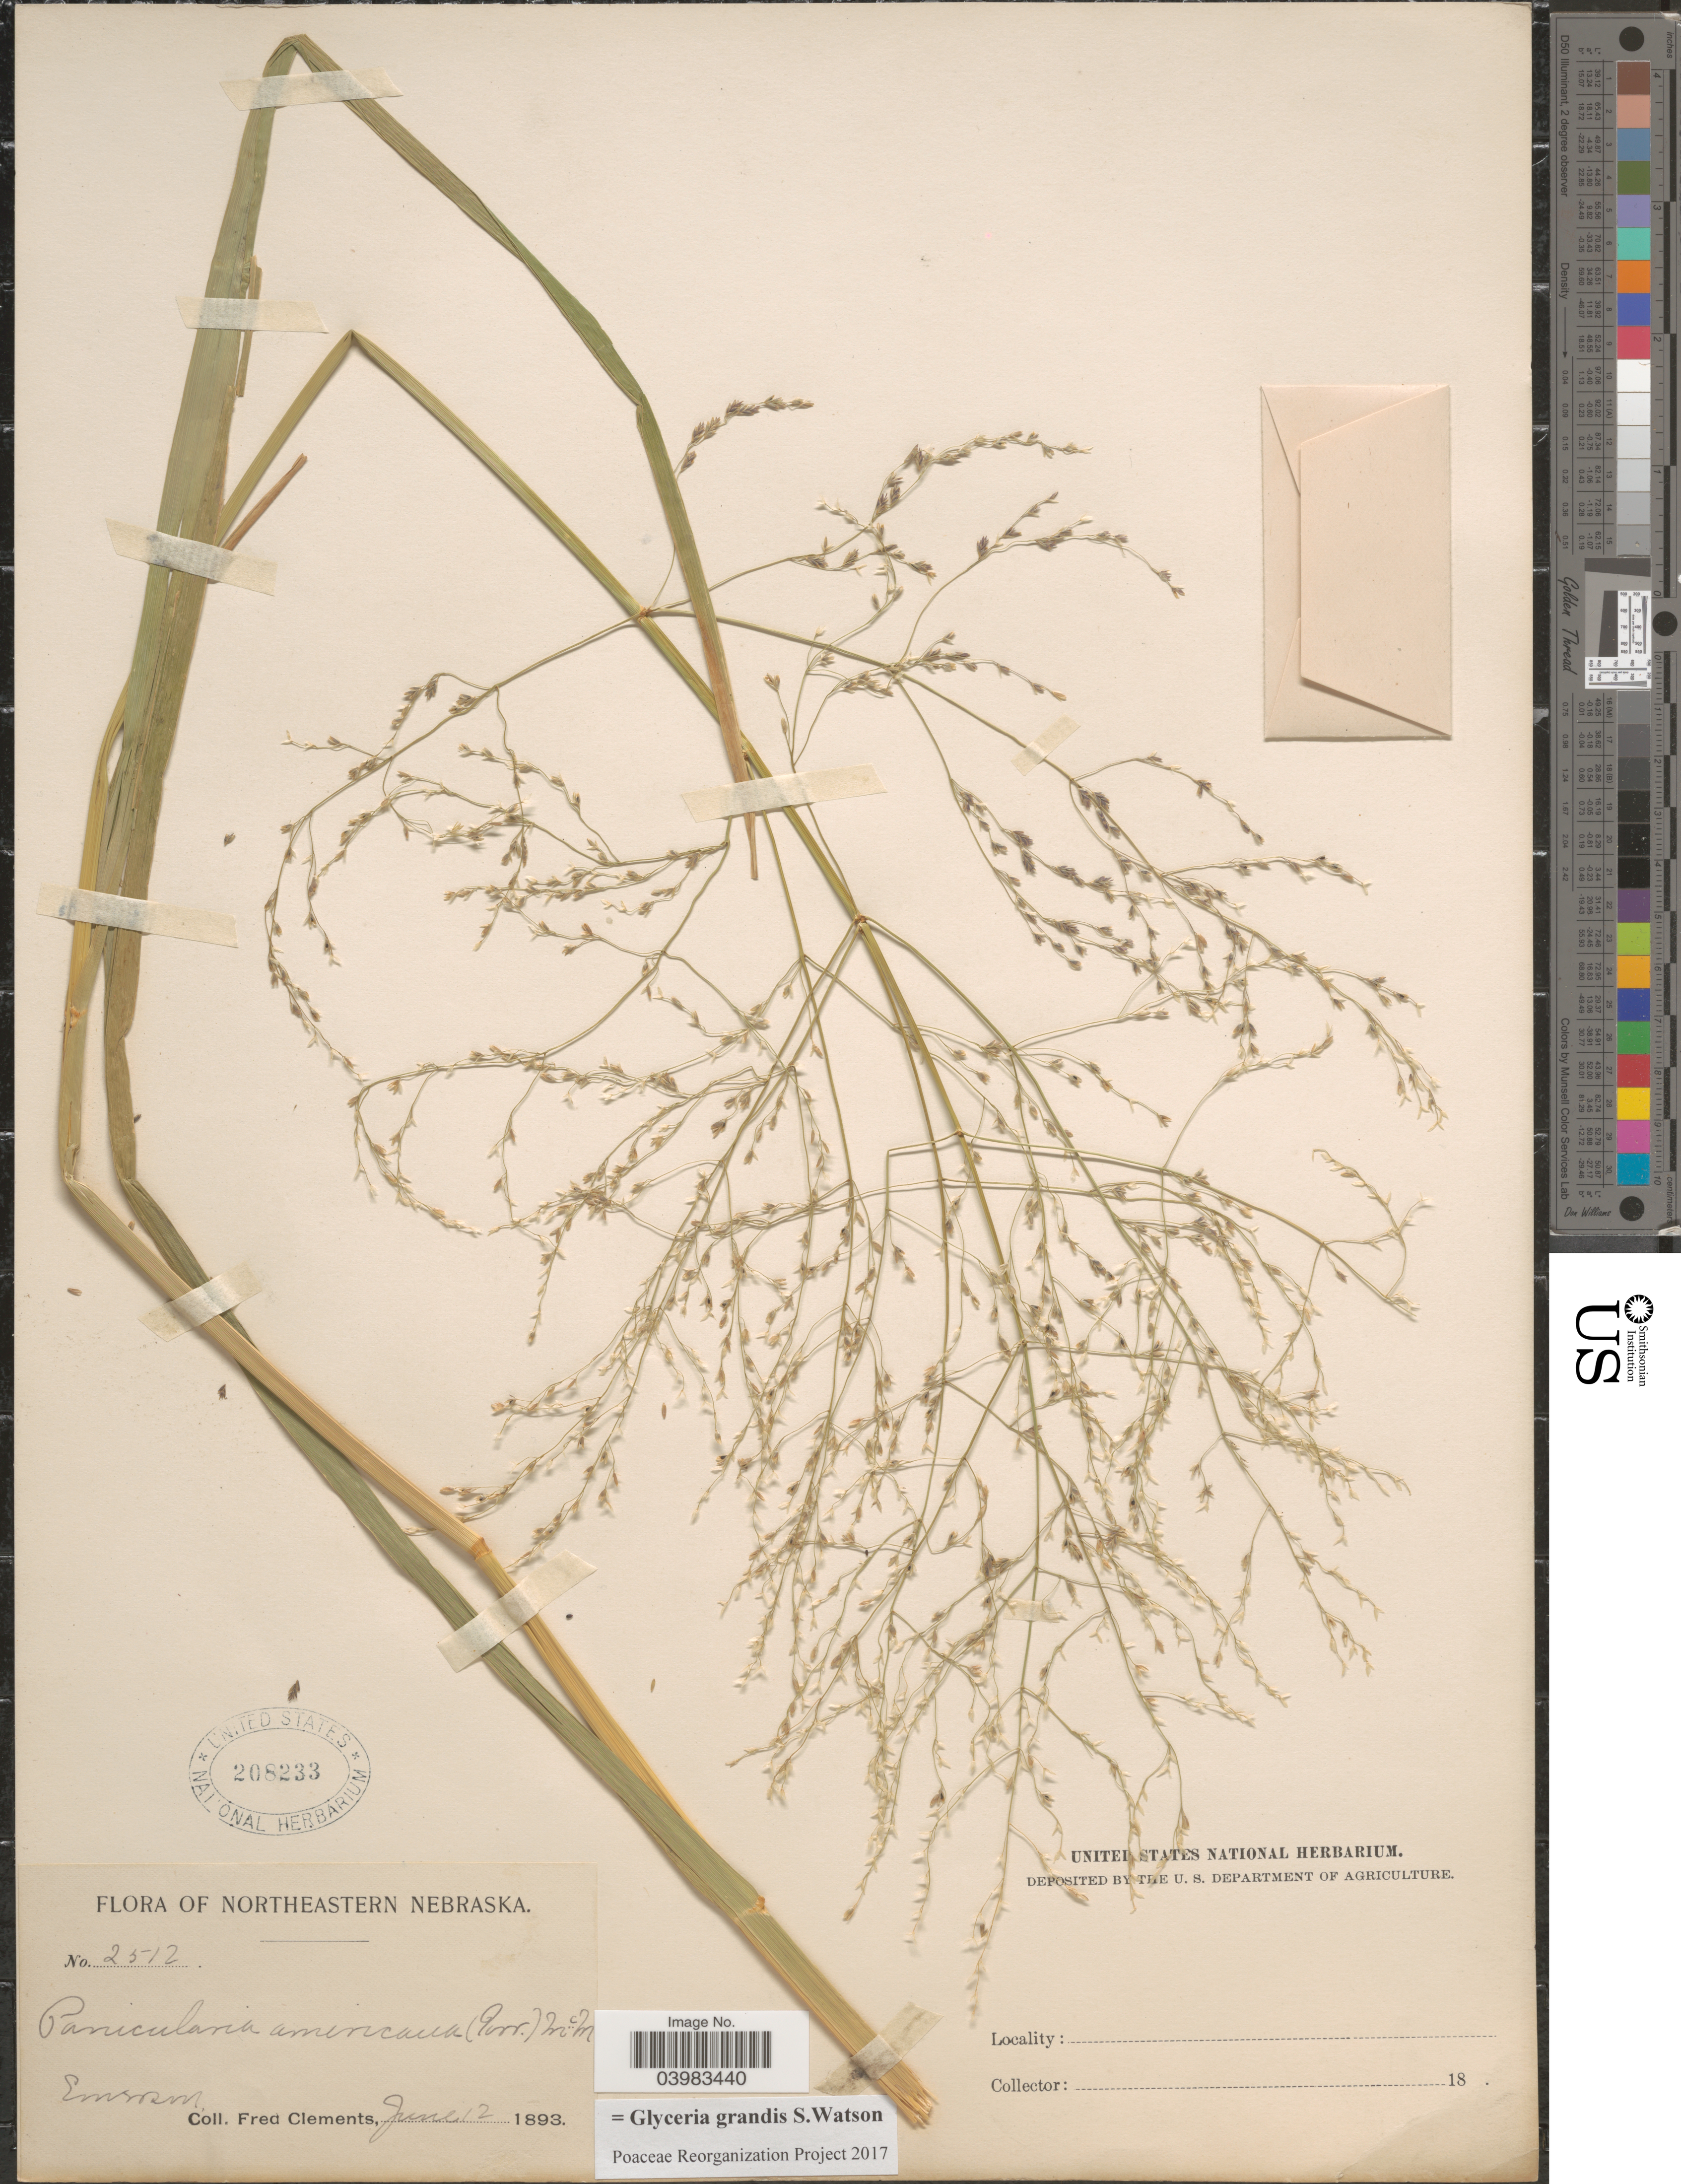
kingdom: Plantae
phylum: Tracheophyta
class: Liliopsida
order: Poales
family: Poaceae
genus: Glyceria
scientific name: Glyceria grandis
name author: S. Watson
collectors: F. Clements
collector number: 2512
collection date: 1893-06-12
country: United States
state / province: Nebraska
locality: Northeastern Nebraska. Emerson.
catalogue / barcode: US 208233